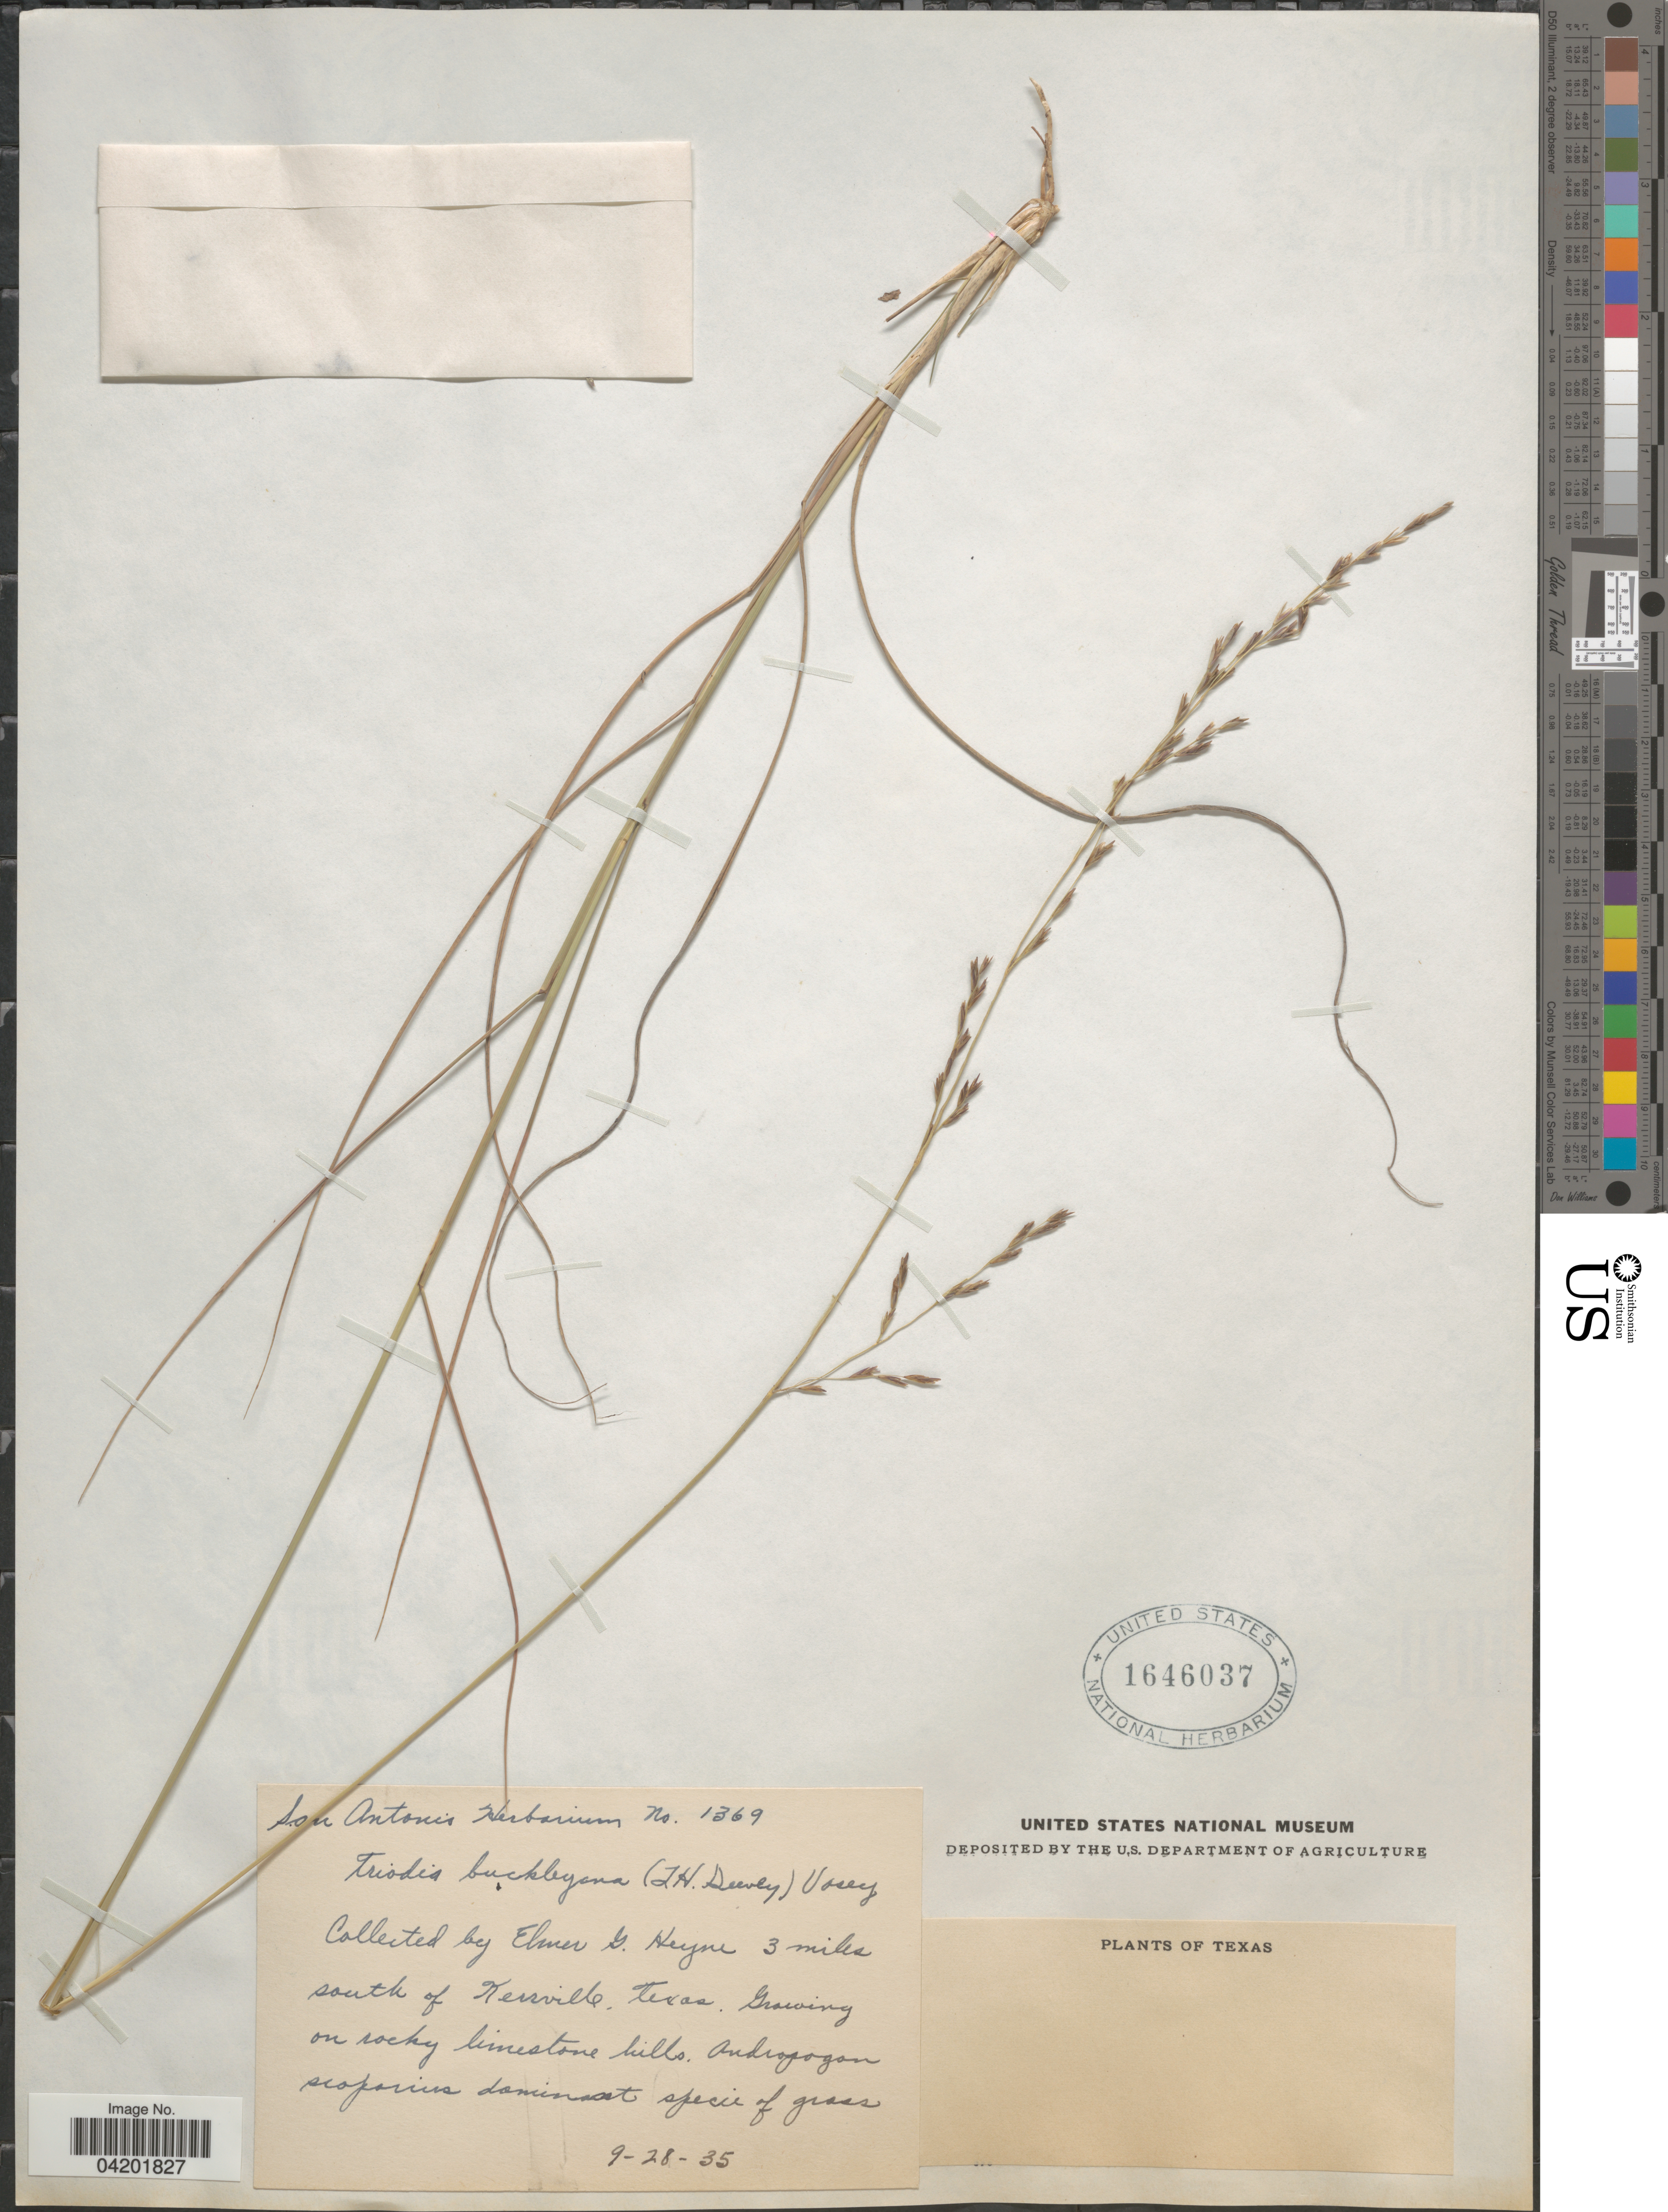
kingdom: Plantae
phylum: Tracheophyta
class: Liliopsida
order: Poales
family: Poaceae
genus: Tridentopsis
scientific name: Tridentopsis buckleyana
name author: (L.H. Dewey) P.M. Peterson & Romasch.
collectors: E. Heyne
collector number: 1369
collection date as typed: Transcribed d/m/y: 28/9/35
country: United States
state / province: Texas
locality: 3 miles south of Kerrville.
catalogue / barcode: US 1646037